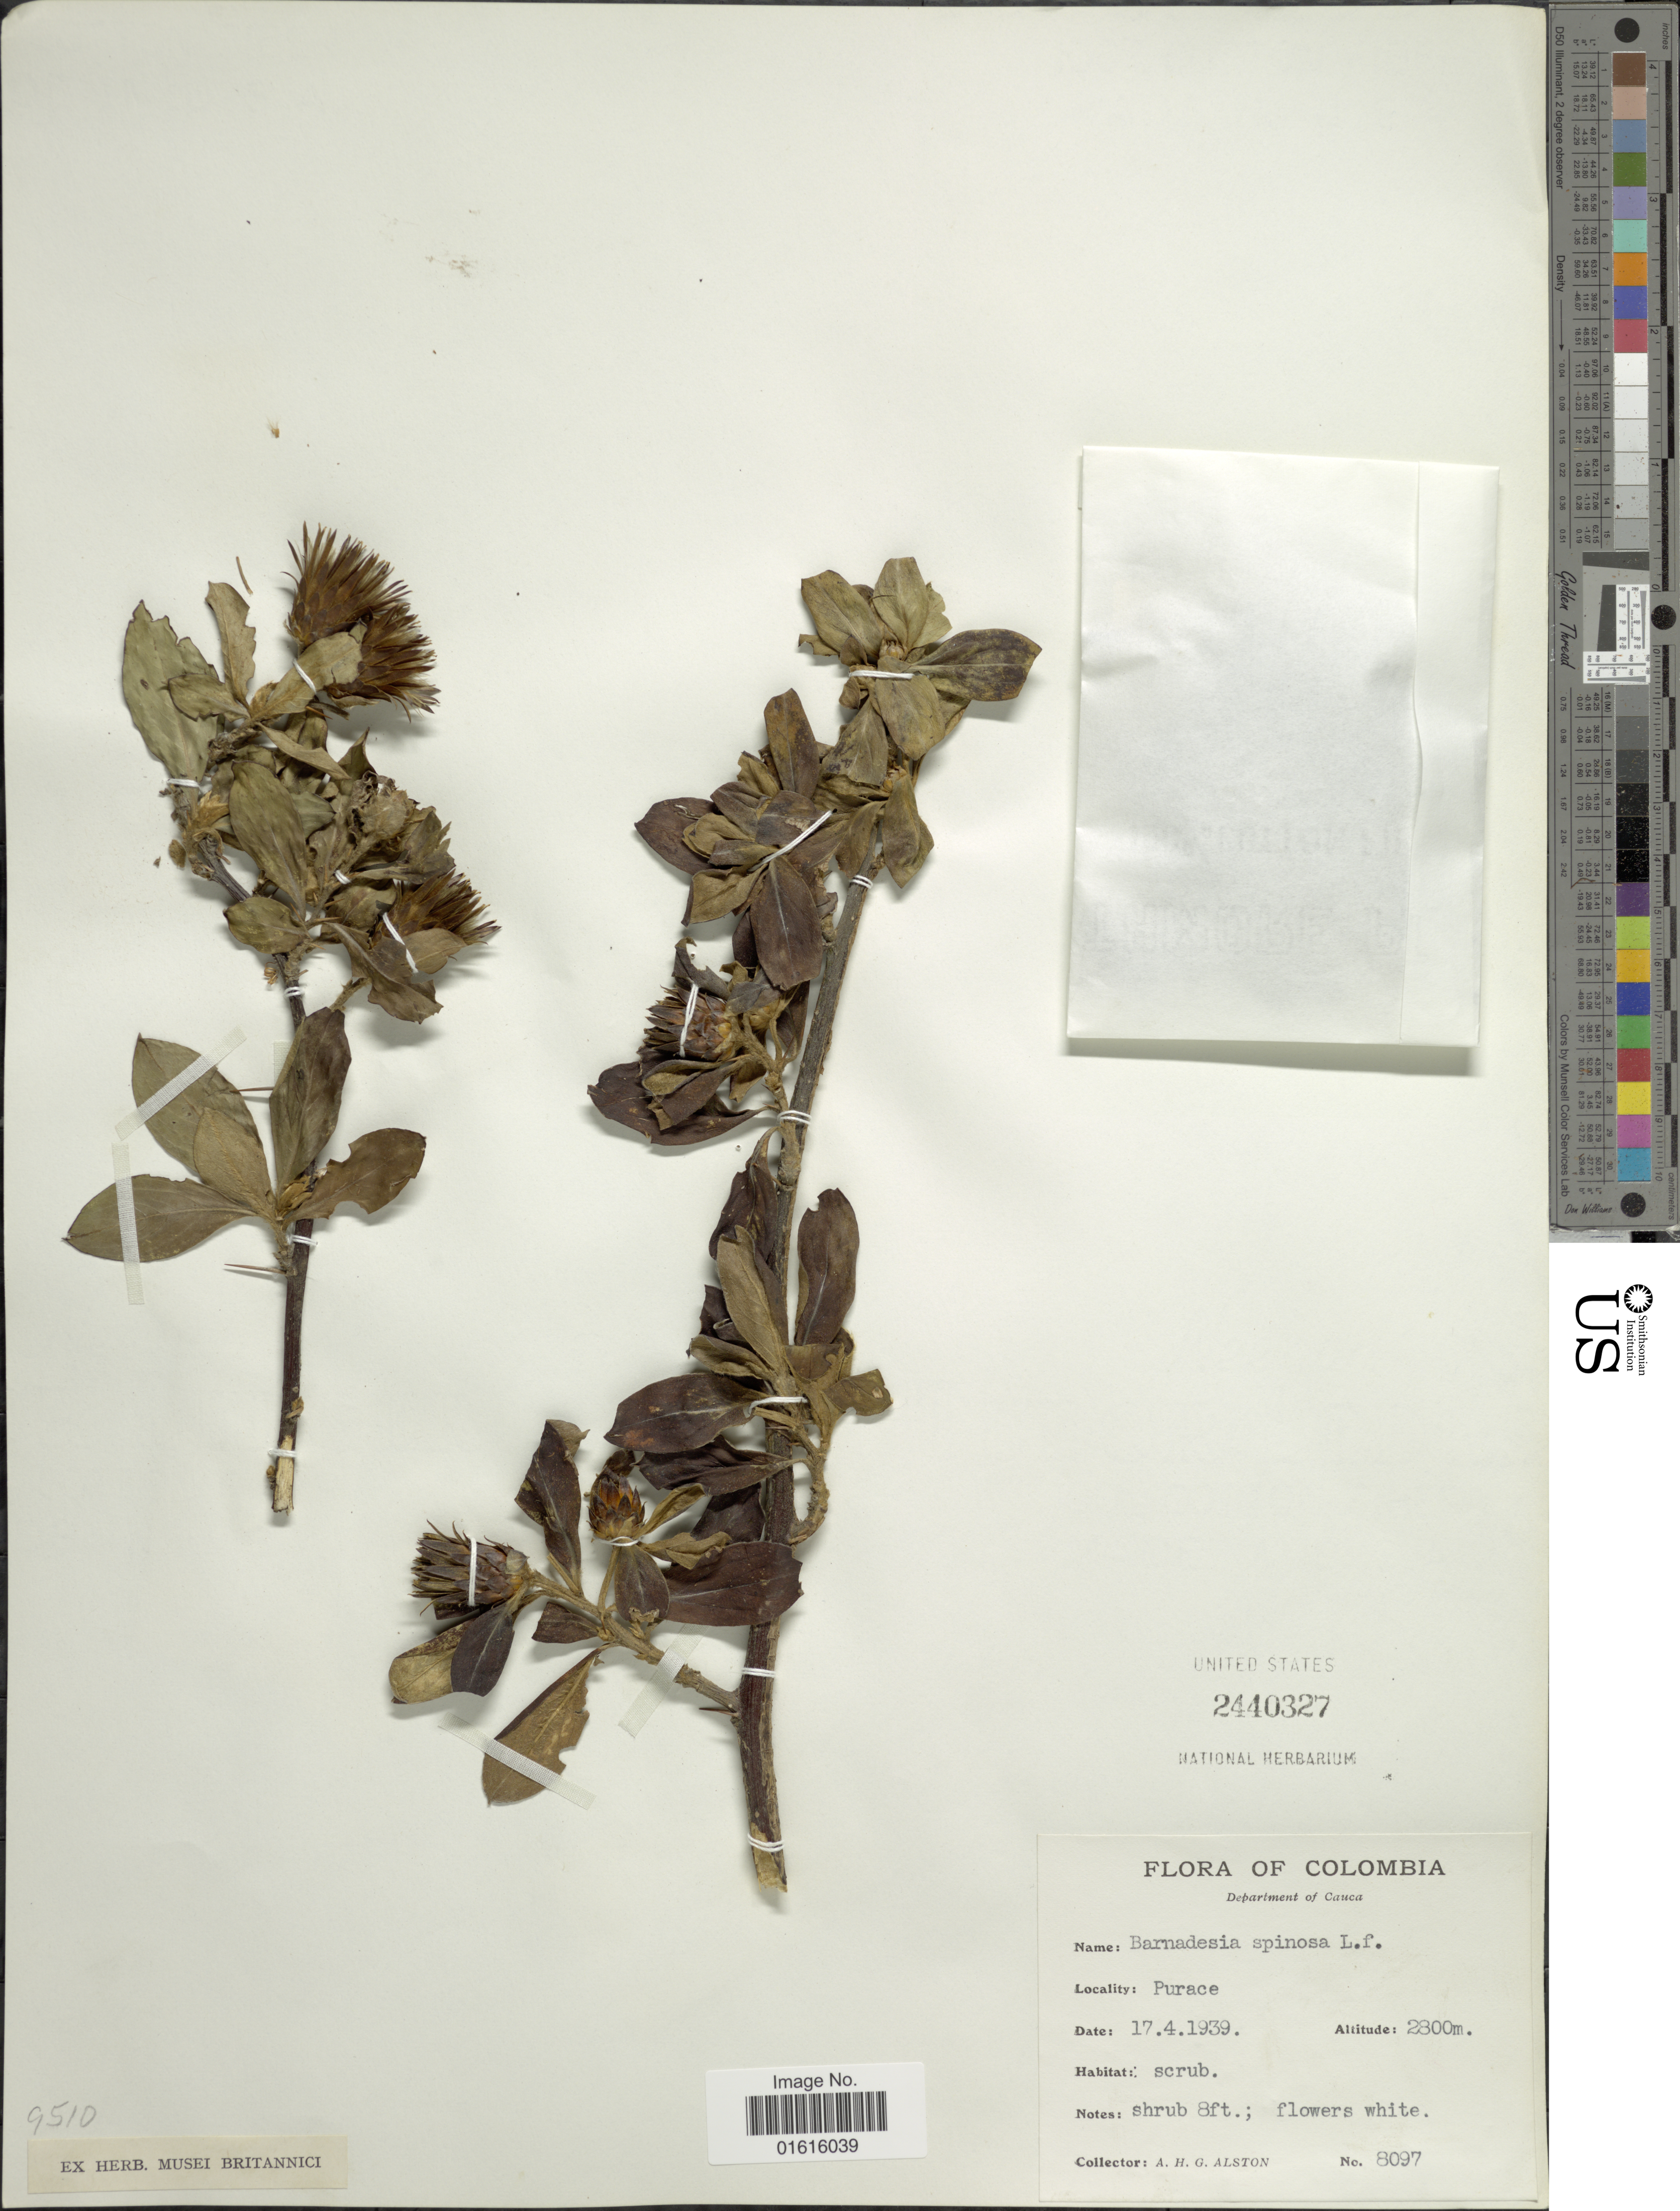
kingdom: Plantae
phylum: Tracheophyta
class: Magnoliopsida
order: Asterales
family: Asteraceae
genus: Barnadesia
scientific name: Barnadesia spinosa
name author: L. f.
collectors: A. H. Alston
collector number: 8097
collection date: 1939-04-17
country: Colombia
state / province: Cauca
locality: Purace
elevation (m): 2800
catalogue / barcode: US 2440327